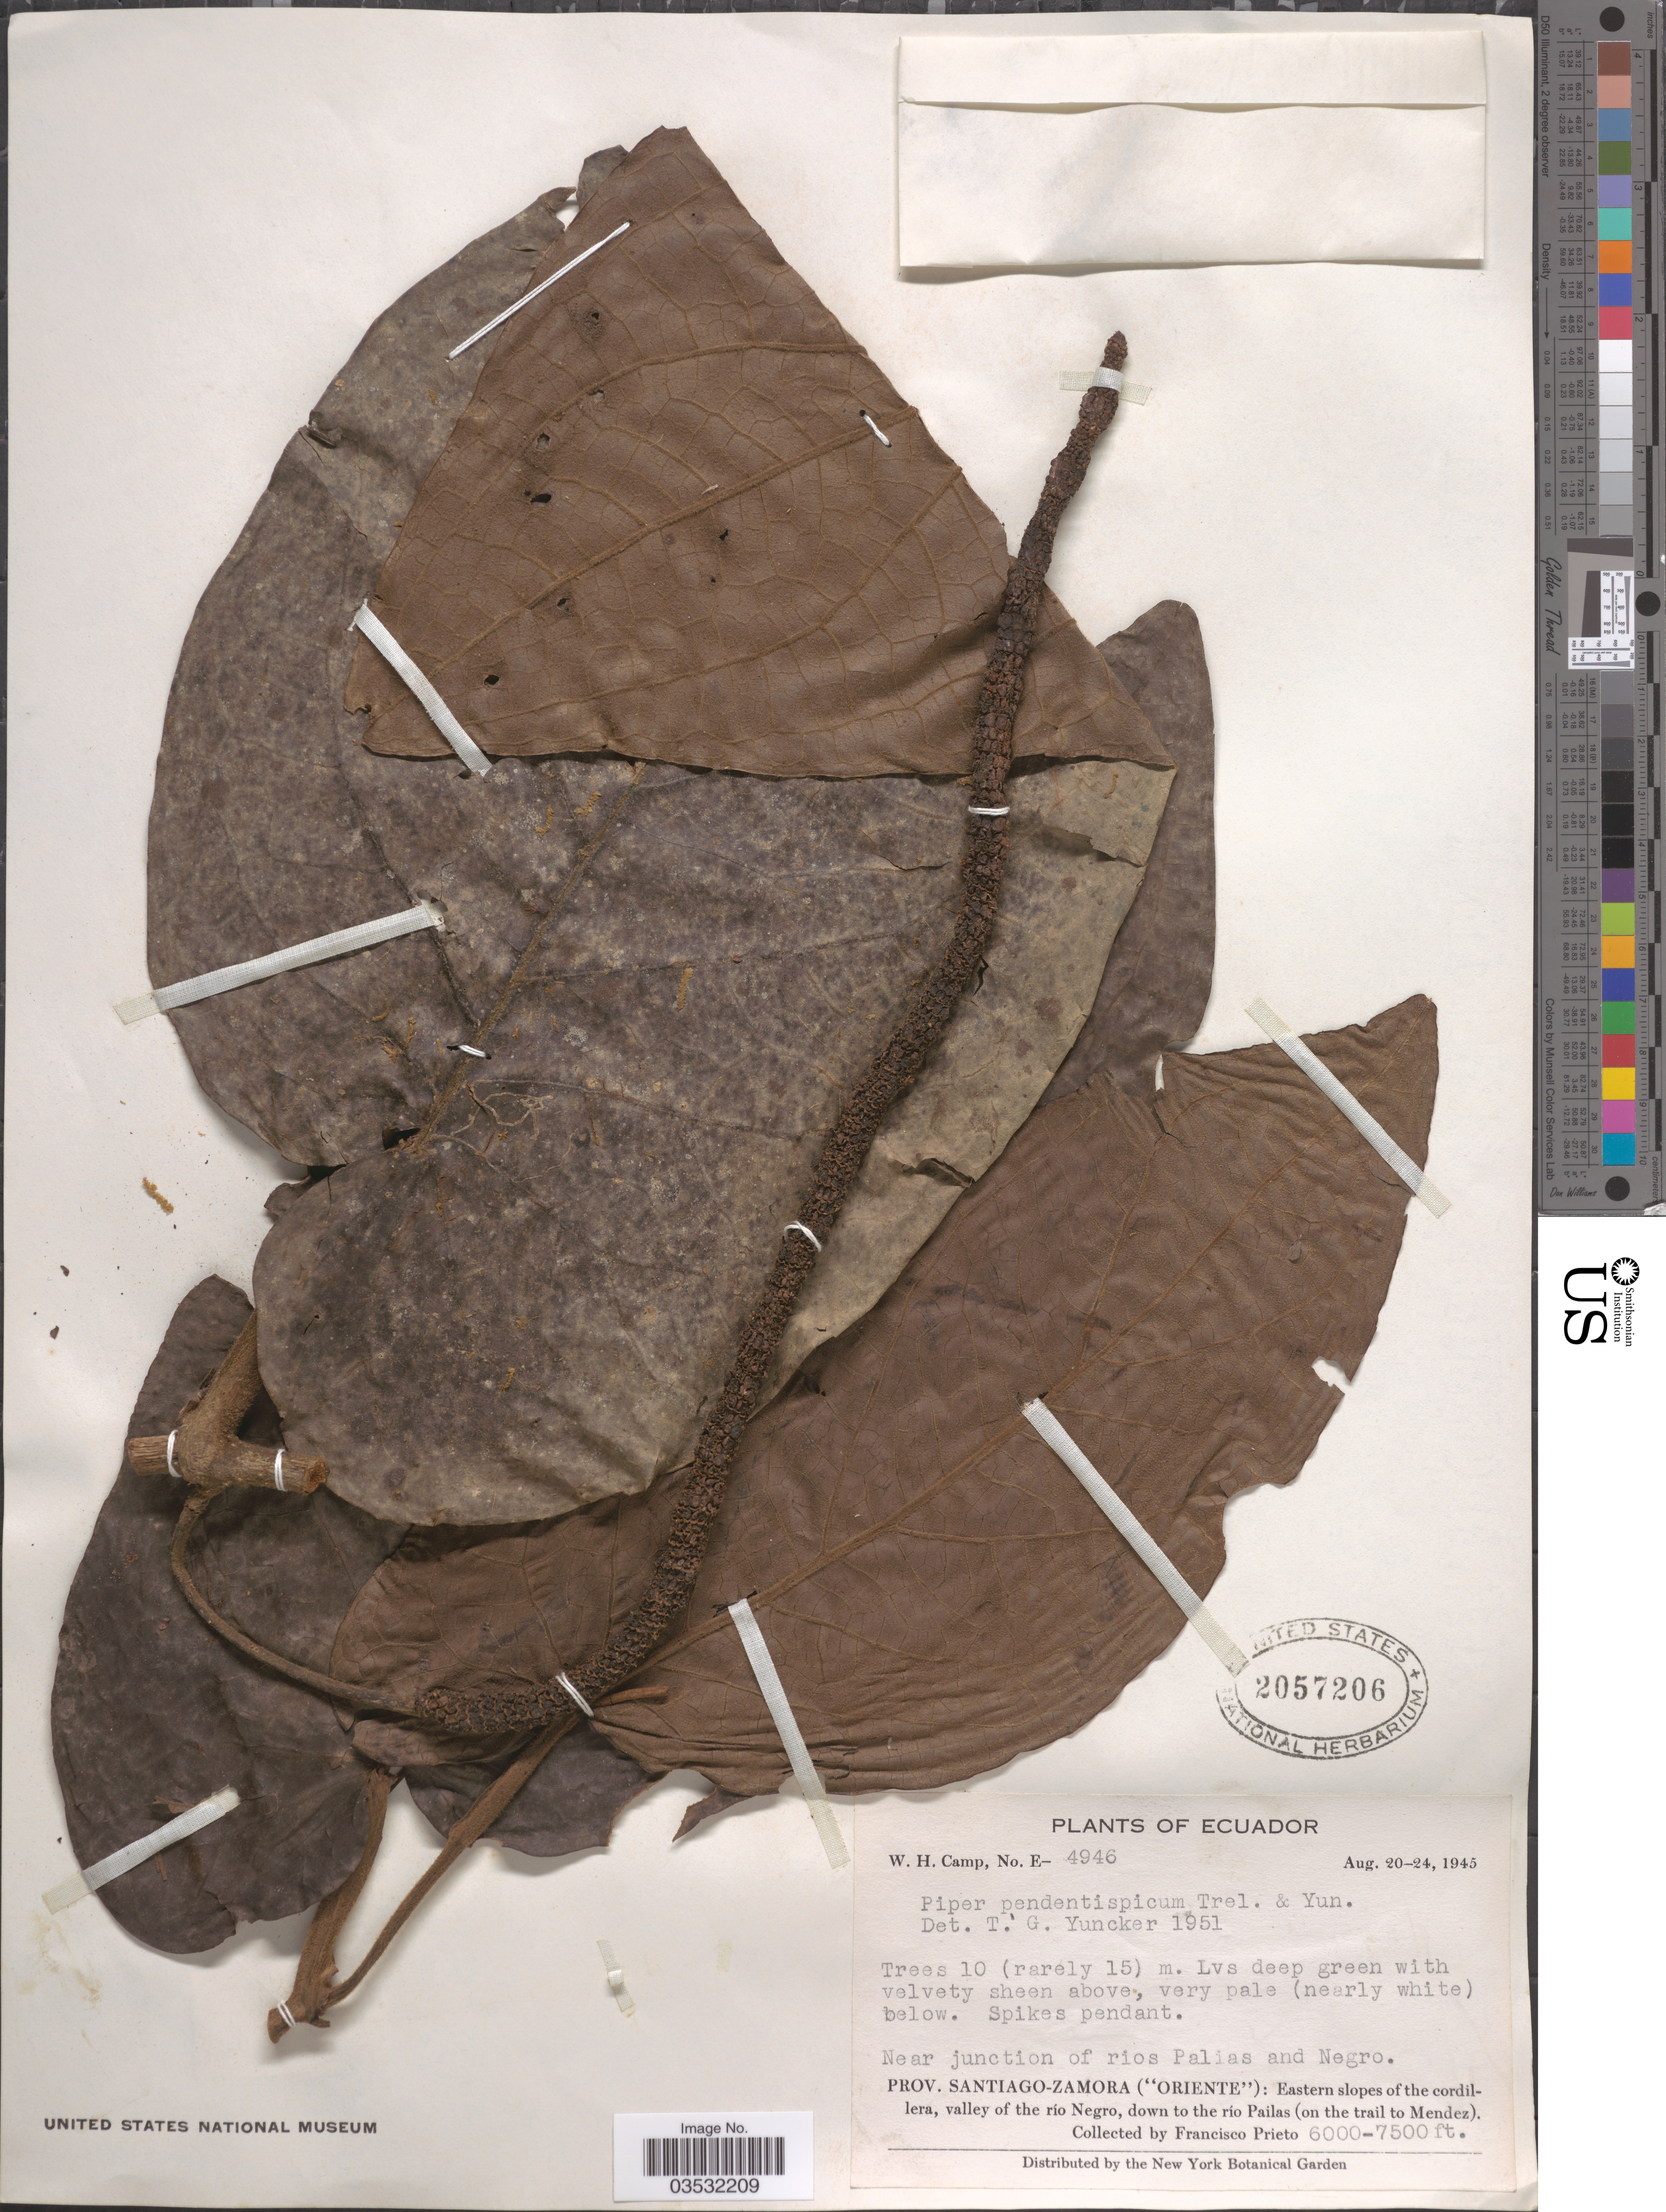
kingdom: Plantae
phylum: Tracheophyta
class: Magnoliopsida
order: Piperales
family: Piperaceae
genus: Piper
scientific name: Piper pendentispicum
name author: Trel. & Yunck.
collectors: F. Prieto & W. H. Camp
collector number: E-4946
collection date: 1945-08-20/1945-08-24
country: Ecuador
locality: Near junction of rios Palias and Negro. Prov. Santiago-Zamora ('Oriente'): Eastern slopes of the cordillera, valley of the río Negro, down the río Pailas (on the trail to Mendez).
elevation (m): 1829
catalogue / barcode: US 2057206